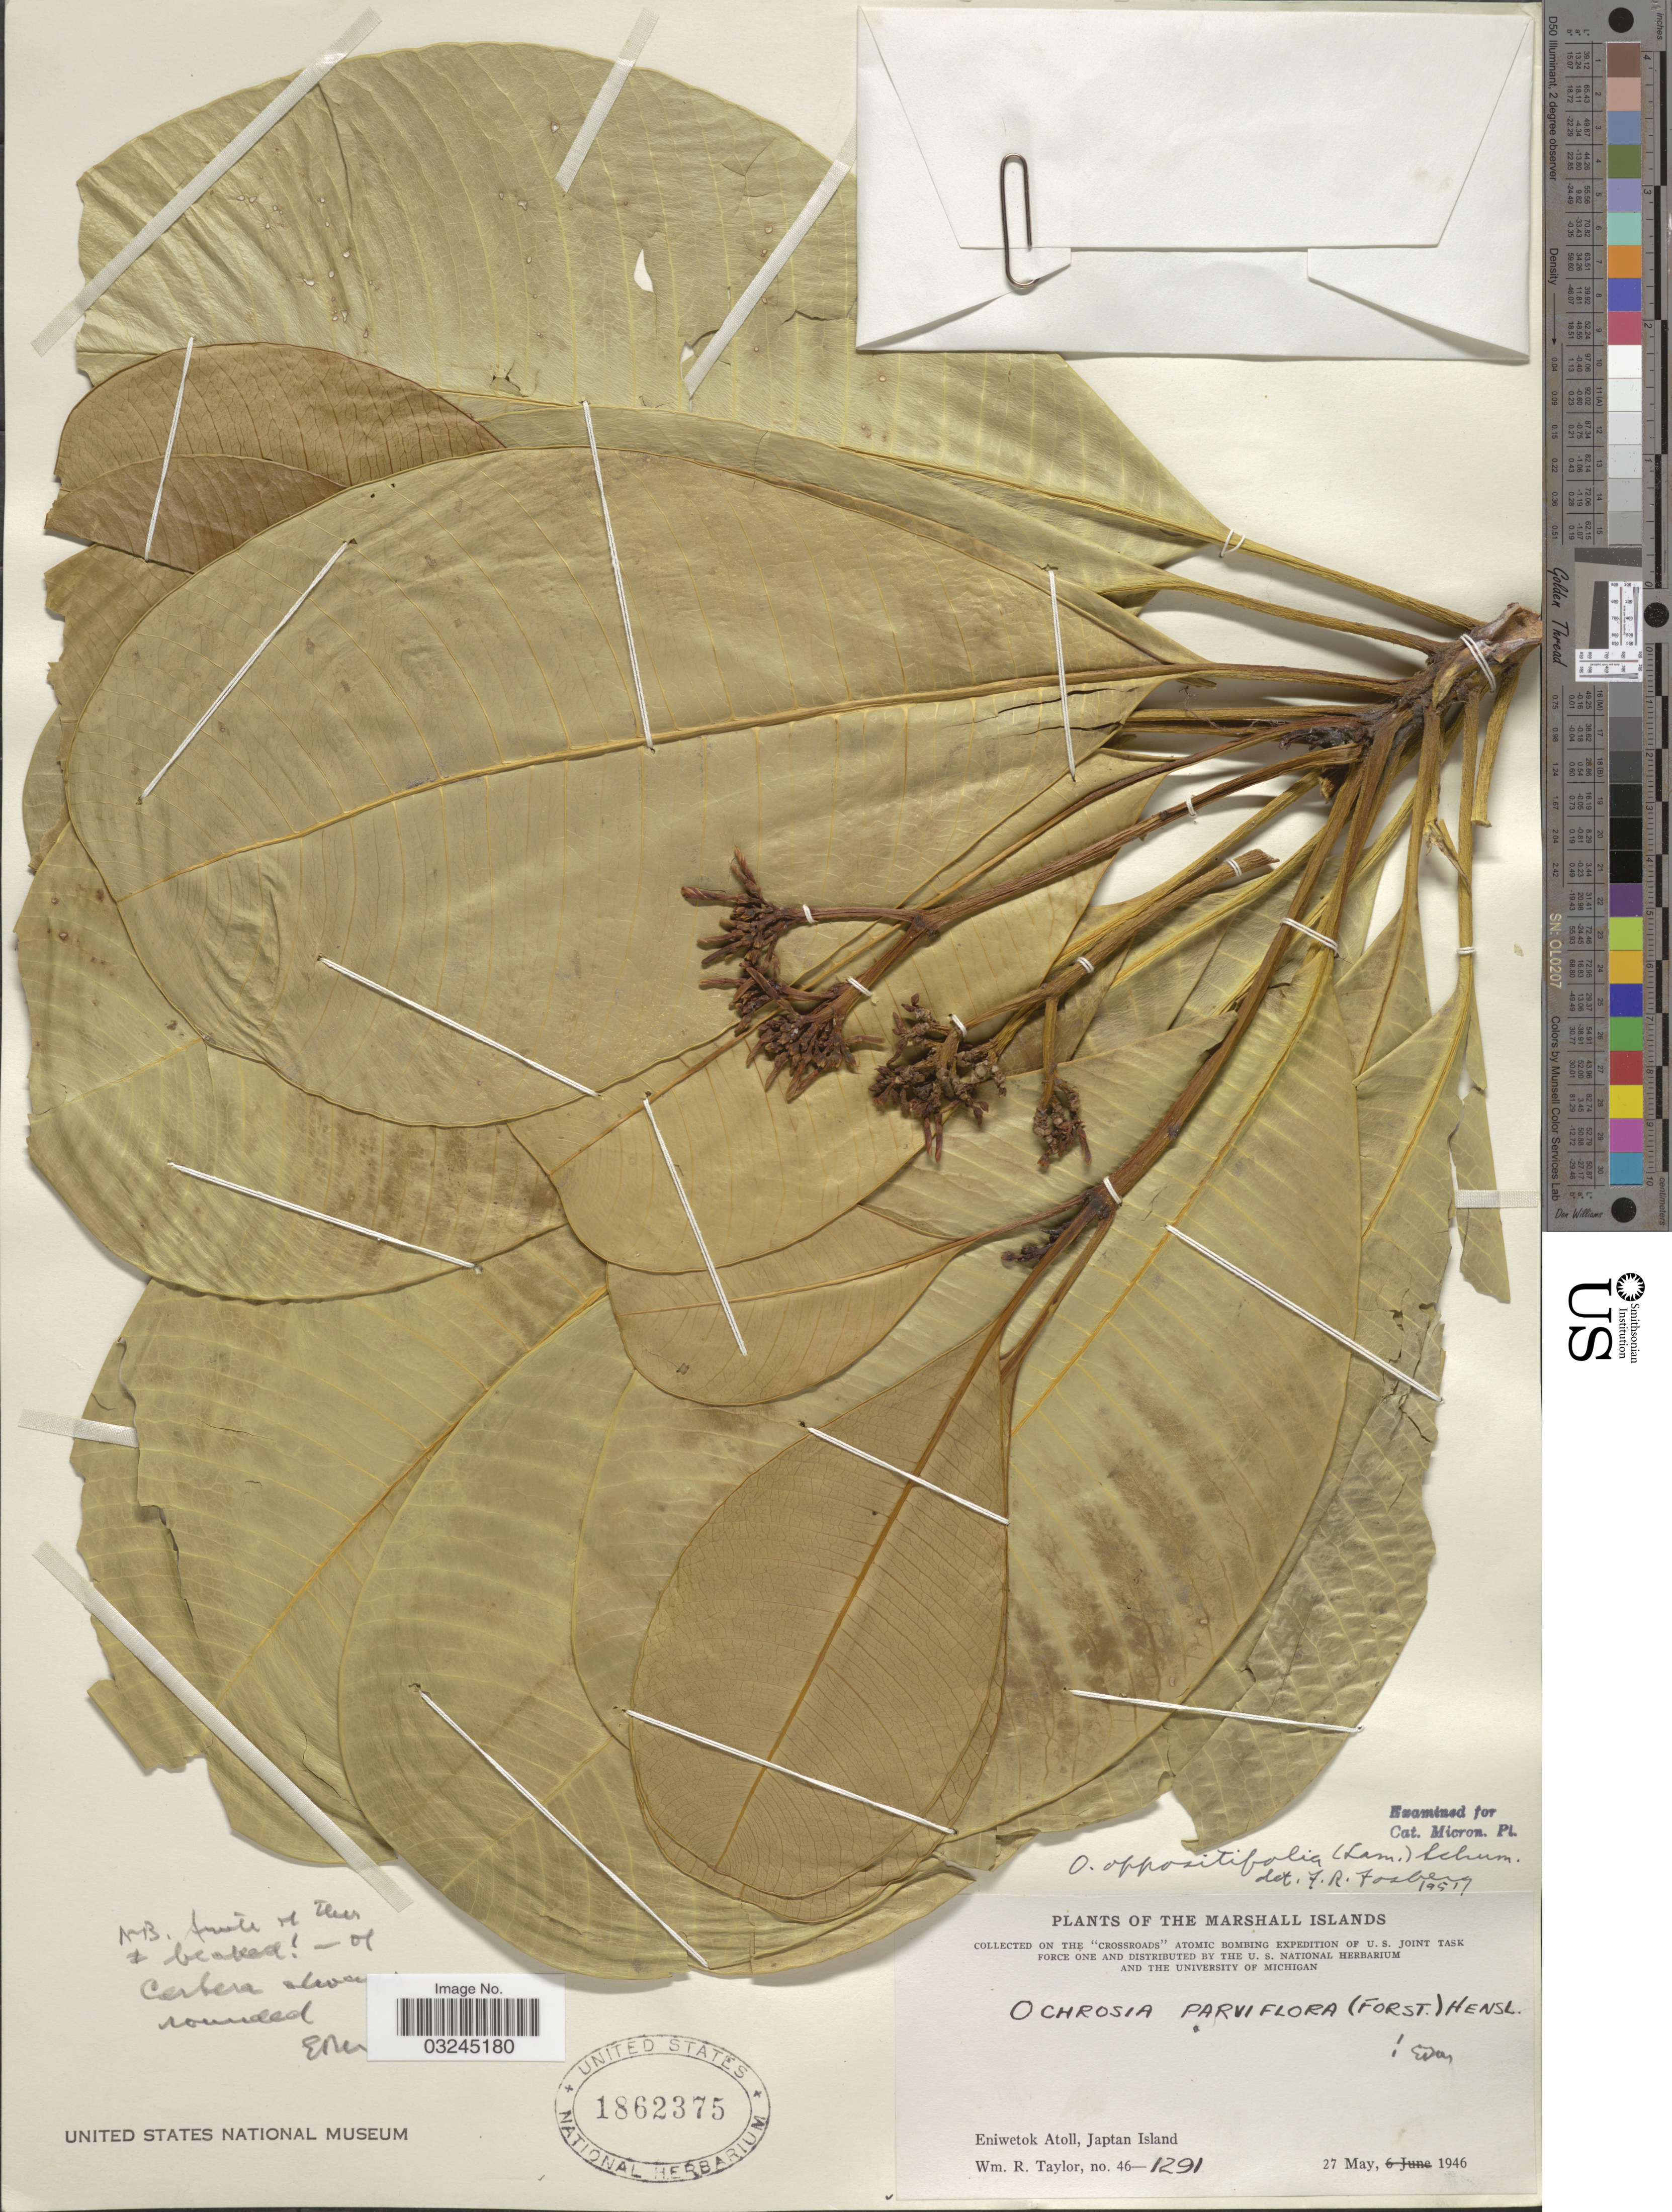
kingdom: Plantae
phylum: Tracheophyta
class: Magnoliopsida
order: Gentianales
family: Apocynaceae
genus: Ochrosia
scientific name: Ochrosia oppositifolia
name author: (Lam.) K. Schum.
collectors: W. R. Taylor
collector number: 46-1291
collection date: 1946-05-27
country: Marshall Islands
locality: Eniwetok Atoll, Japtan Island.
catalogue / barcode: US 1862375